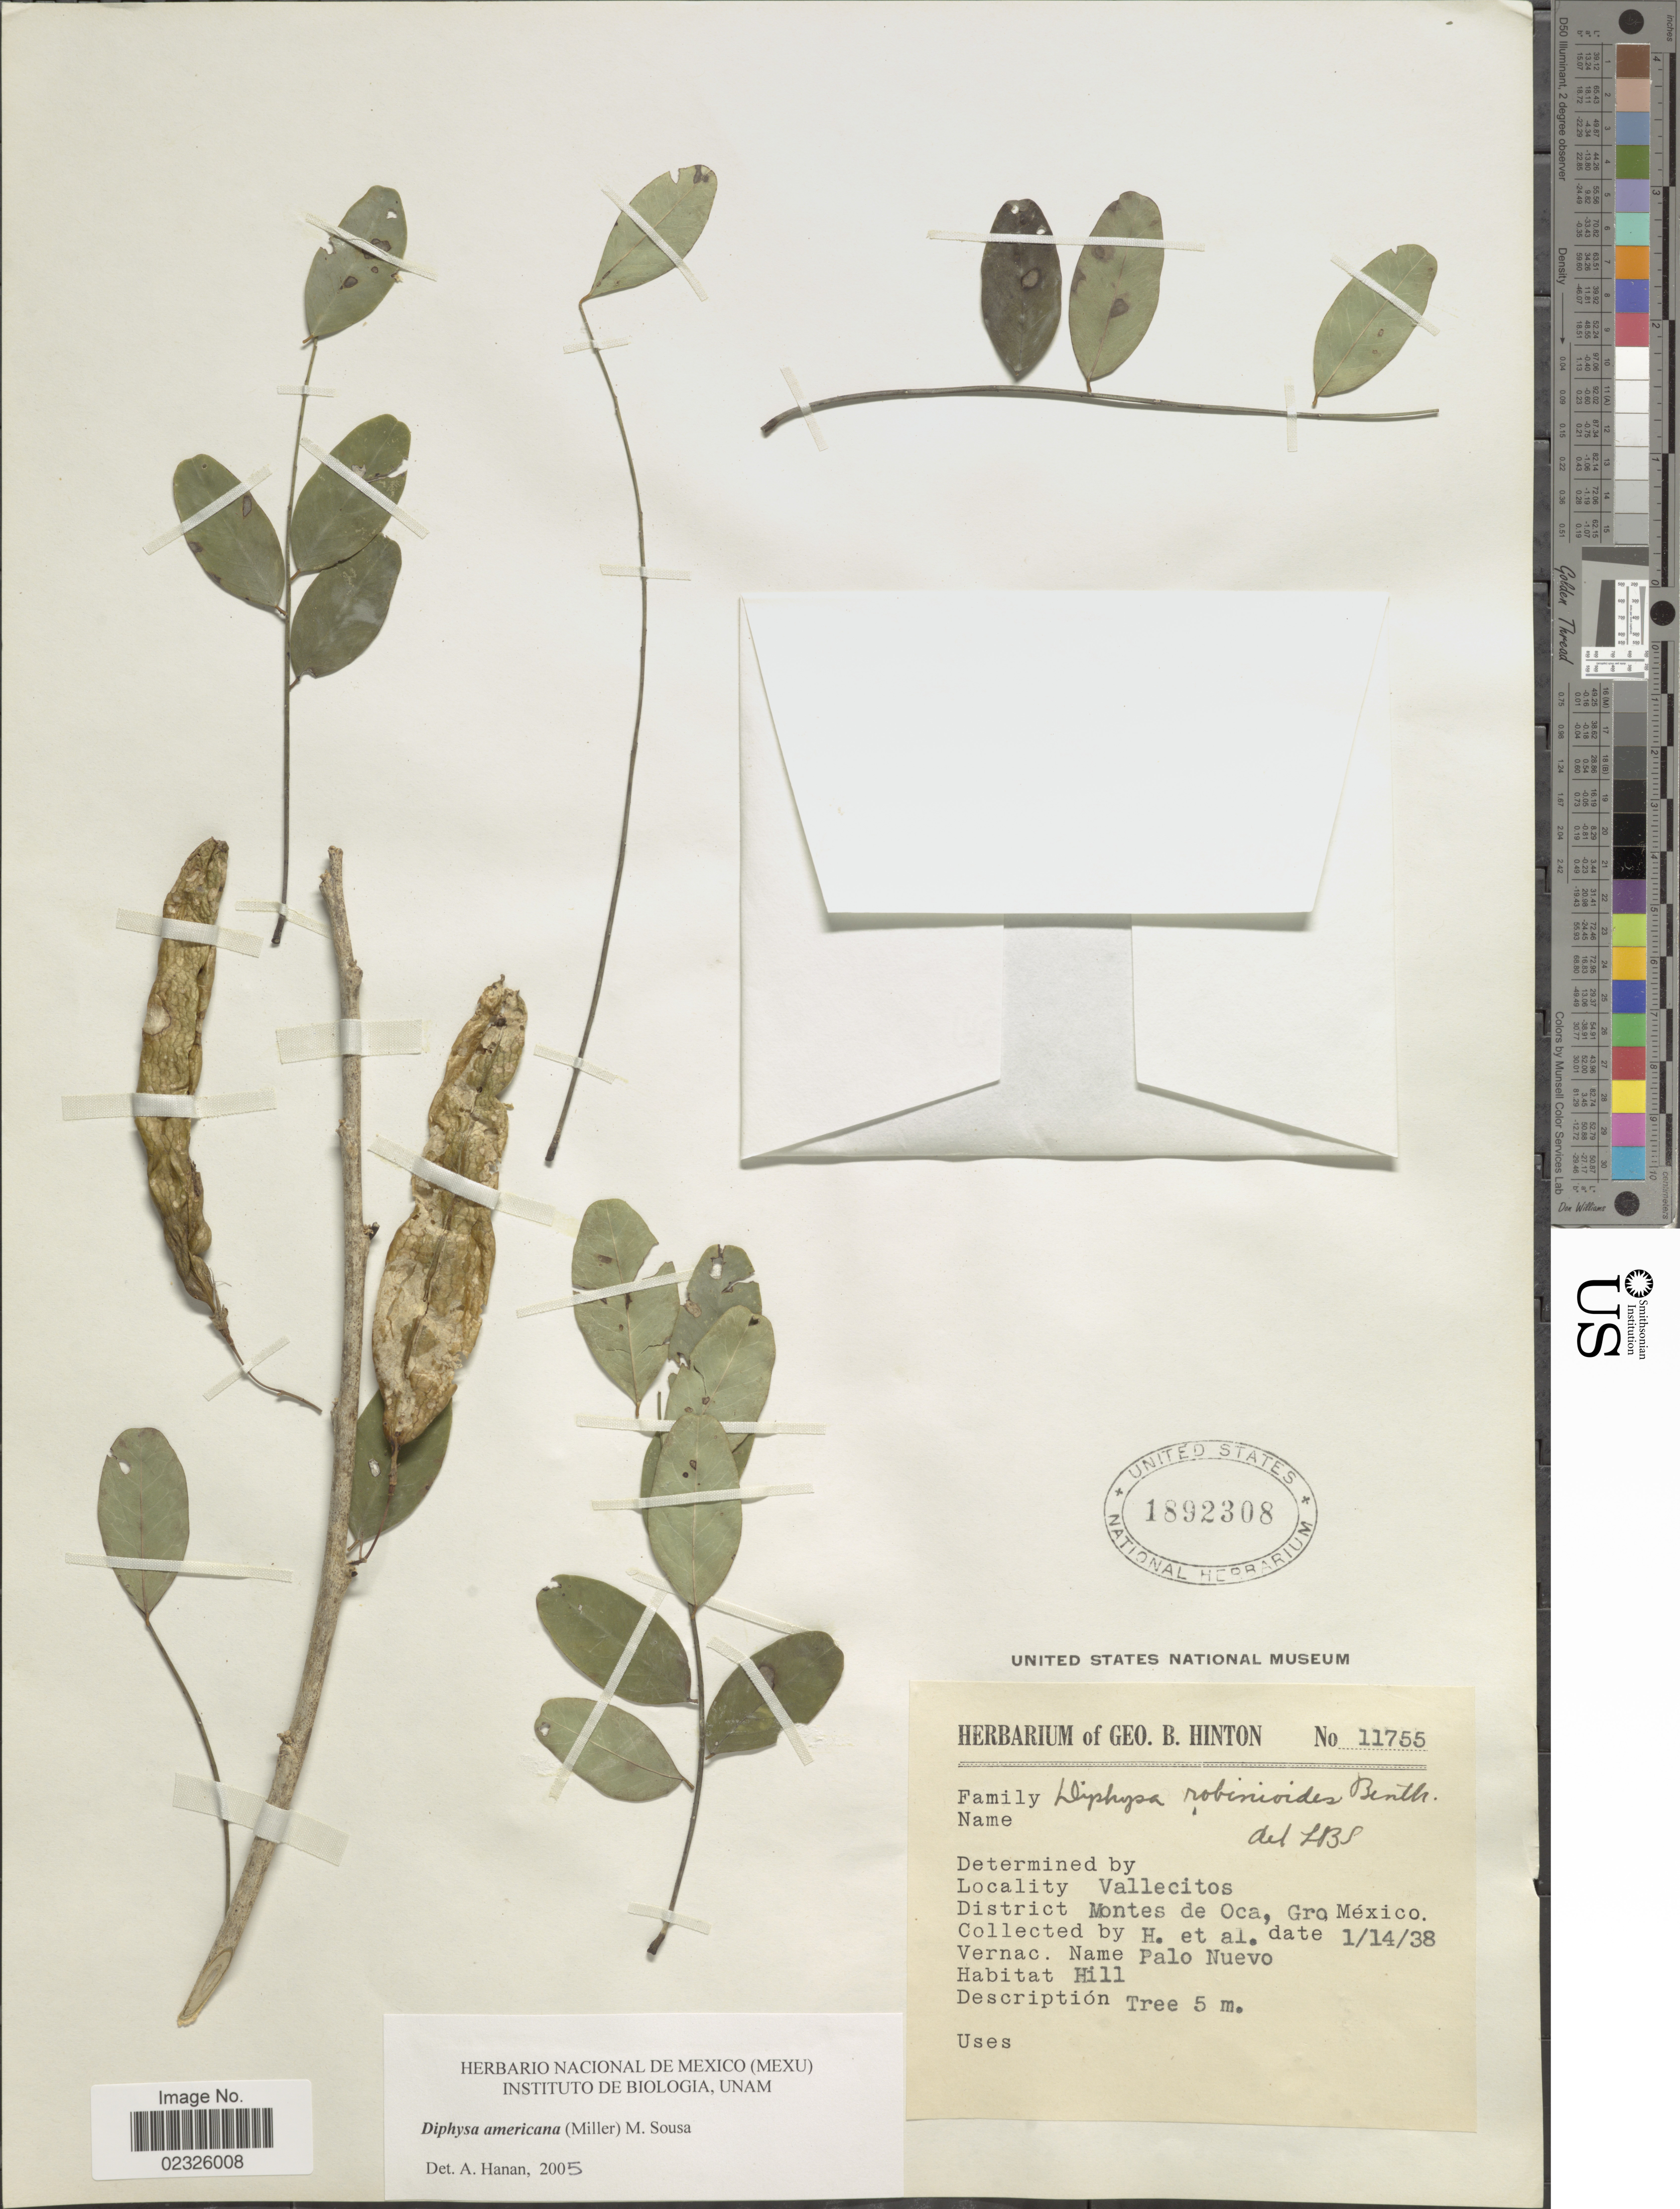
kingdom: Plantae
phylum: Tracheophyta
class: Magnoliopsida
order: Fabales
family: Fabaceae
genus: Diphysa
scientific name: Diphysa americana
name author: (Mill.) M. Sousa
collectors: G. B. Hinton & et al.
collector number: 11755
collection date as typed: Transcribed d/m/y: 14/1/38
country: Mexico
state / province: Guerrero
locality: Vallecitos, District Montes de Oca, hill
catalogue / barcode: US 1892308